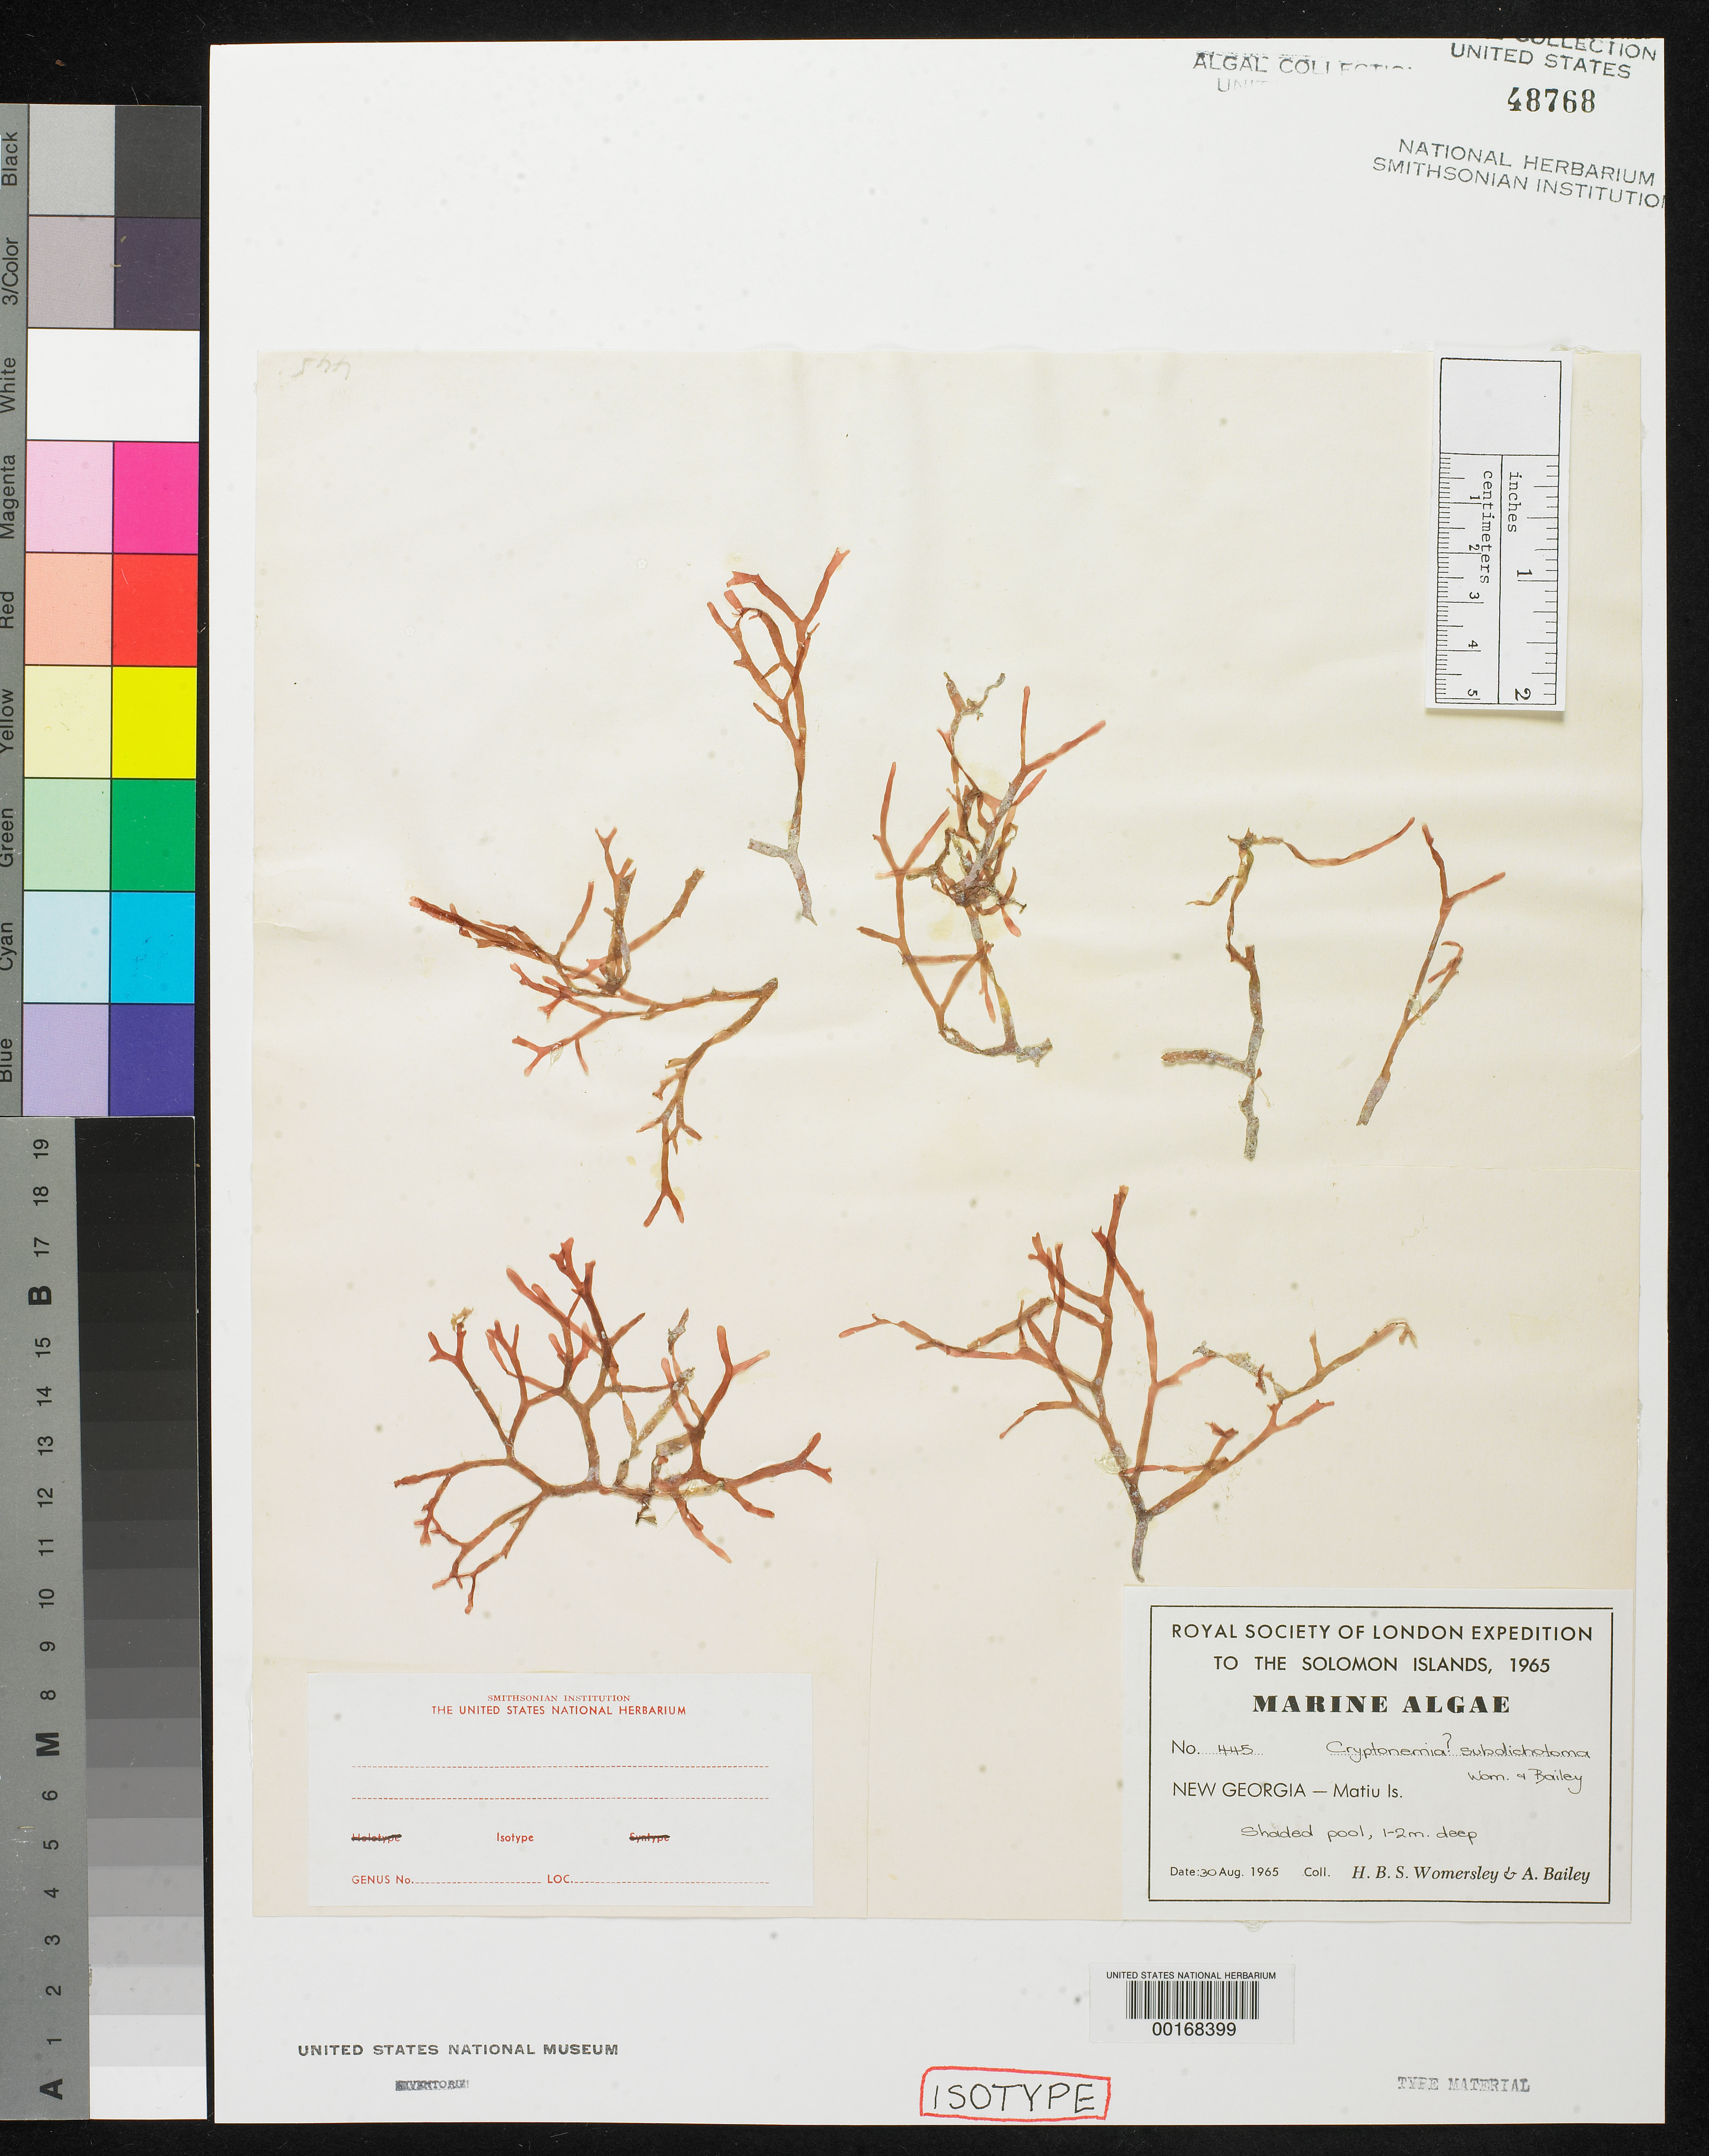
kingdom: Plantae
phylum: Rhodophyta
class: Florideophyceae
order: Halymeniales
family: Halymeniaceae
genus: Cryptonemia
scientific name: Cryptonemia subdichotoma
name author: Womersley & A. Bailey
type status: Isotype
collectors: H. B. S. Womersley & A. Bailey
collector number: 445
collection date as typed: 30 Aug 1965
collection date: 1965-08-30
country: Solomon Islands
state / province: Western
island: Matiu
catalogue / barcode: US 48768